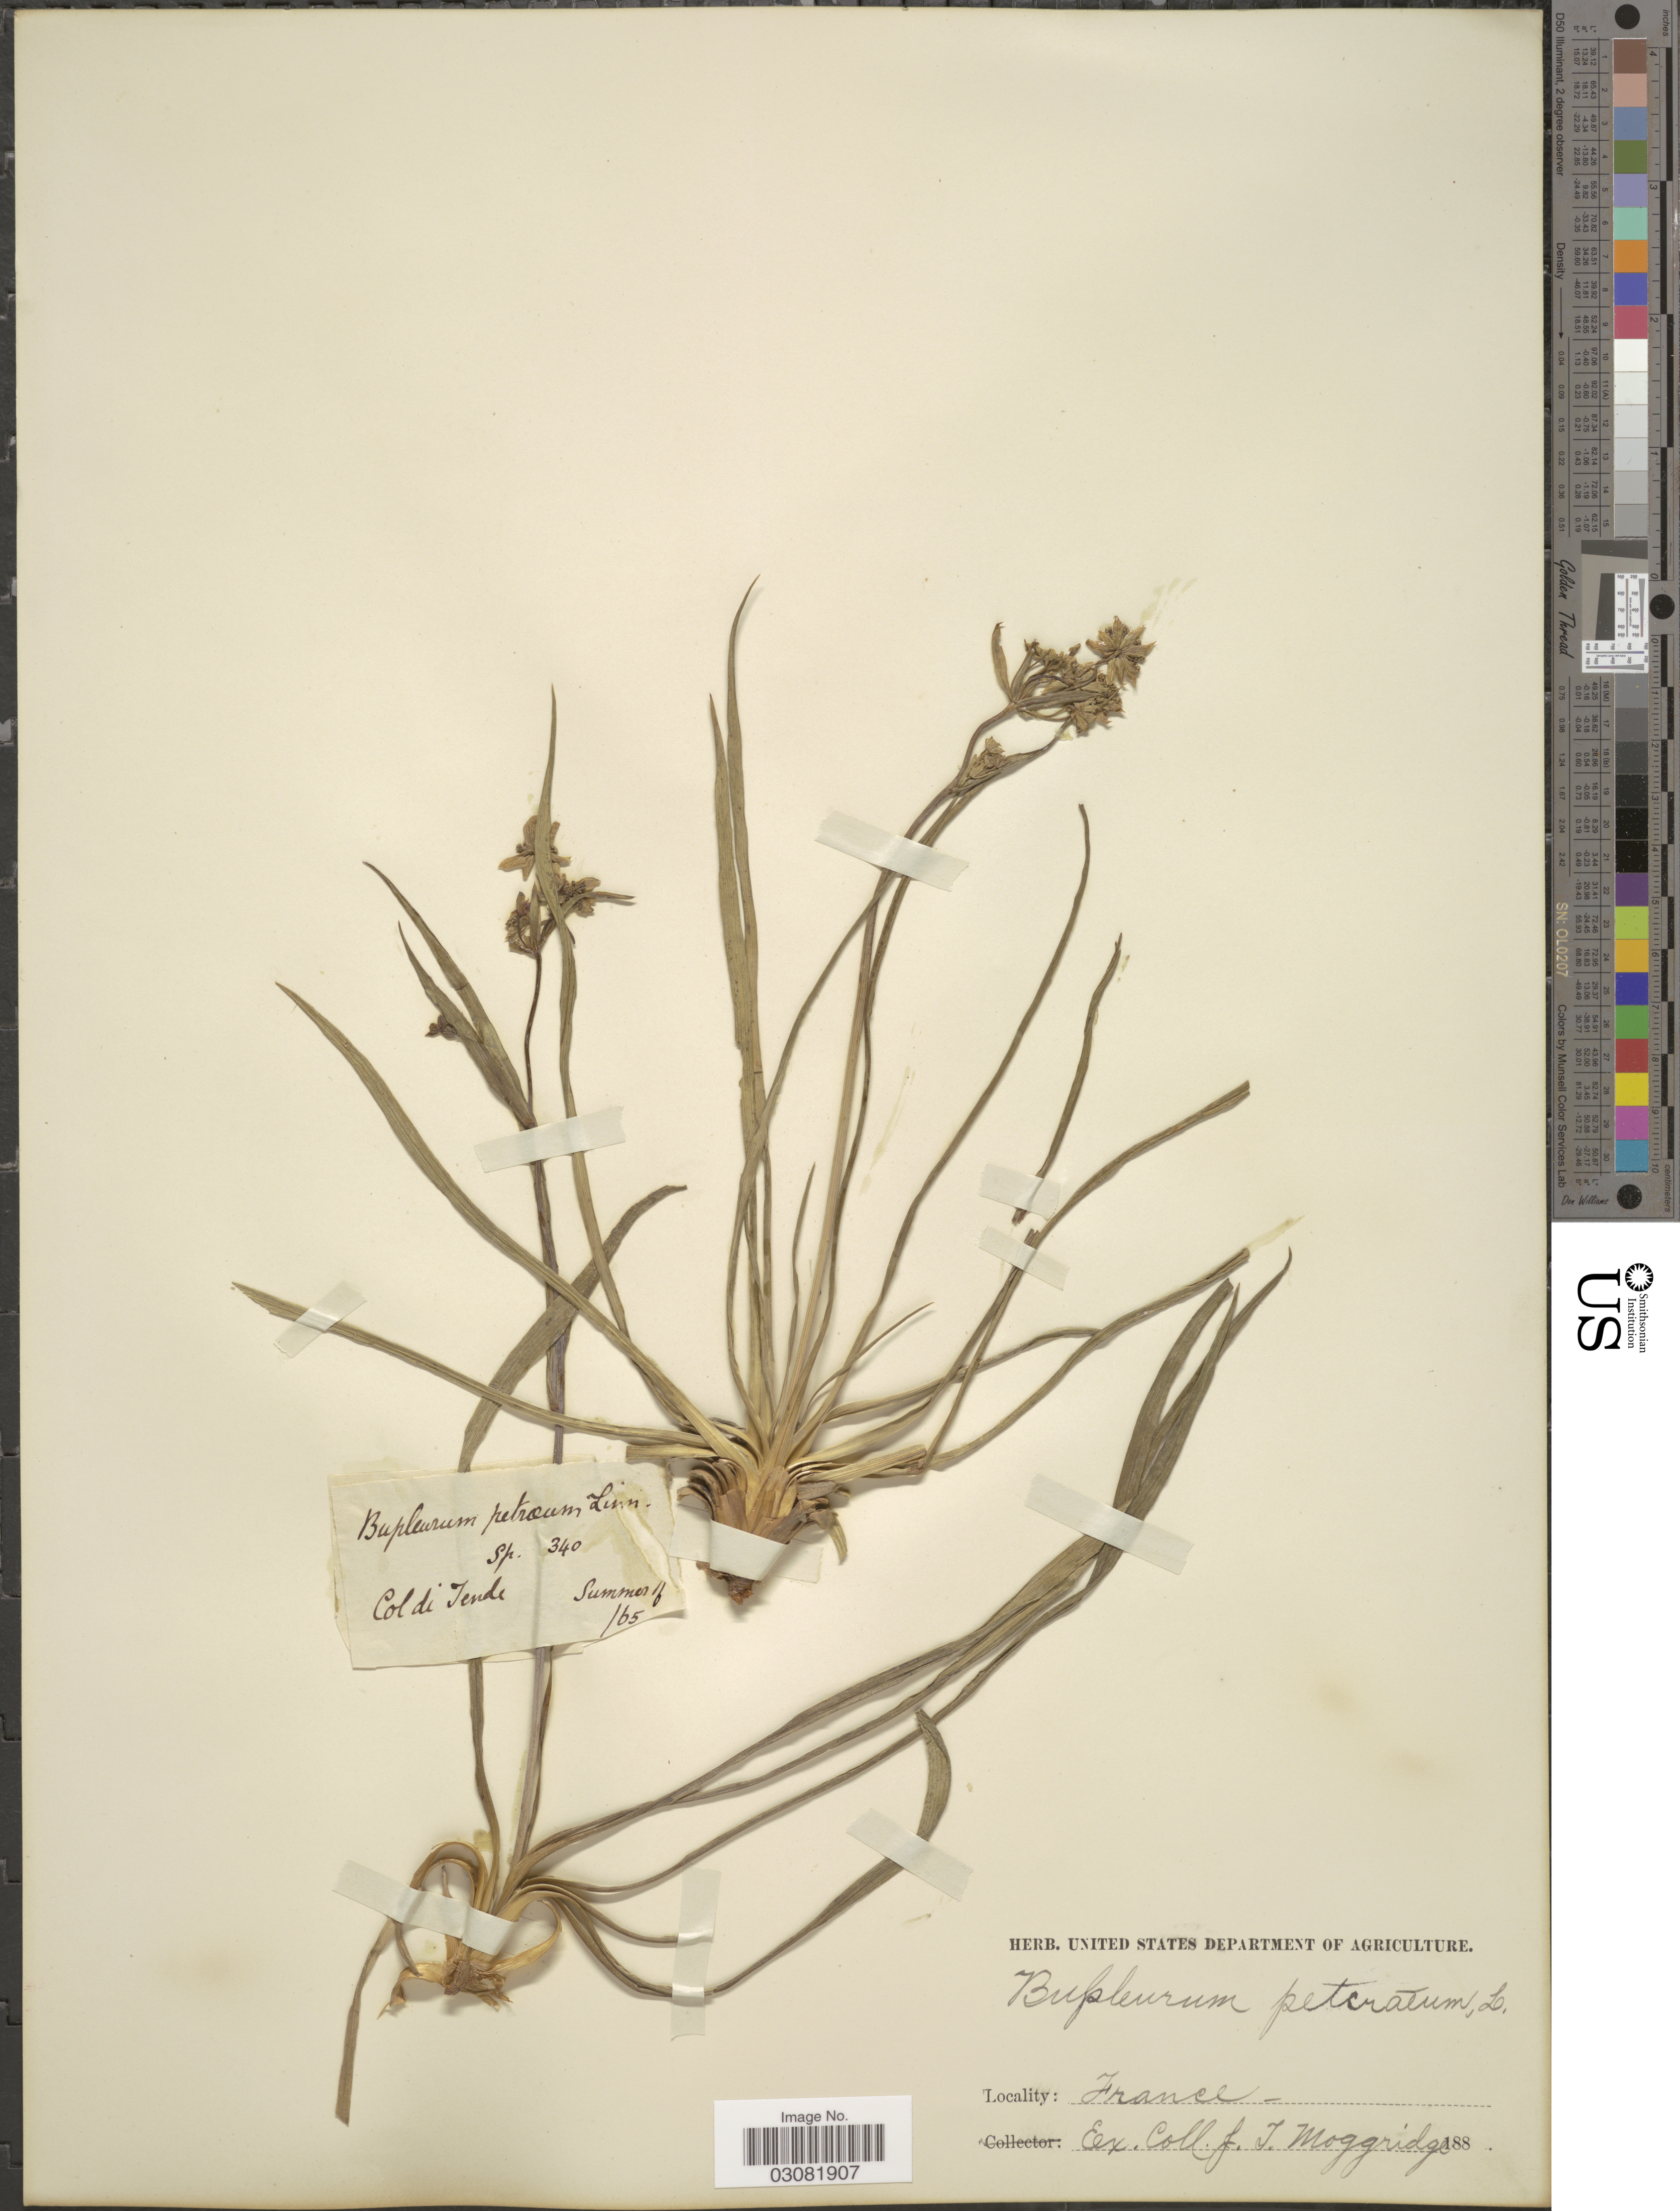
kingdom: Plantae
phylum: Tracheophyta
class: Magnoliopsida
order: Apiales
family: Apiaceae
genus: Bupleurum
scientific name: Bupleurum petraeum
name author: L.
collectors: J. T. Moggridge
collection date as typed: Summer of /65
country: France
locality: Col di Tende.